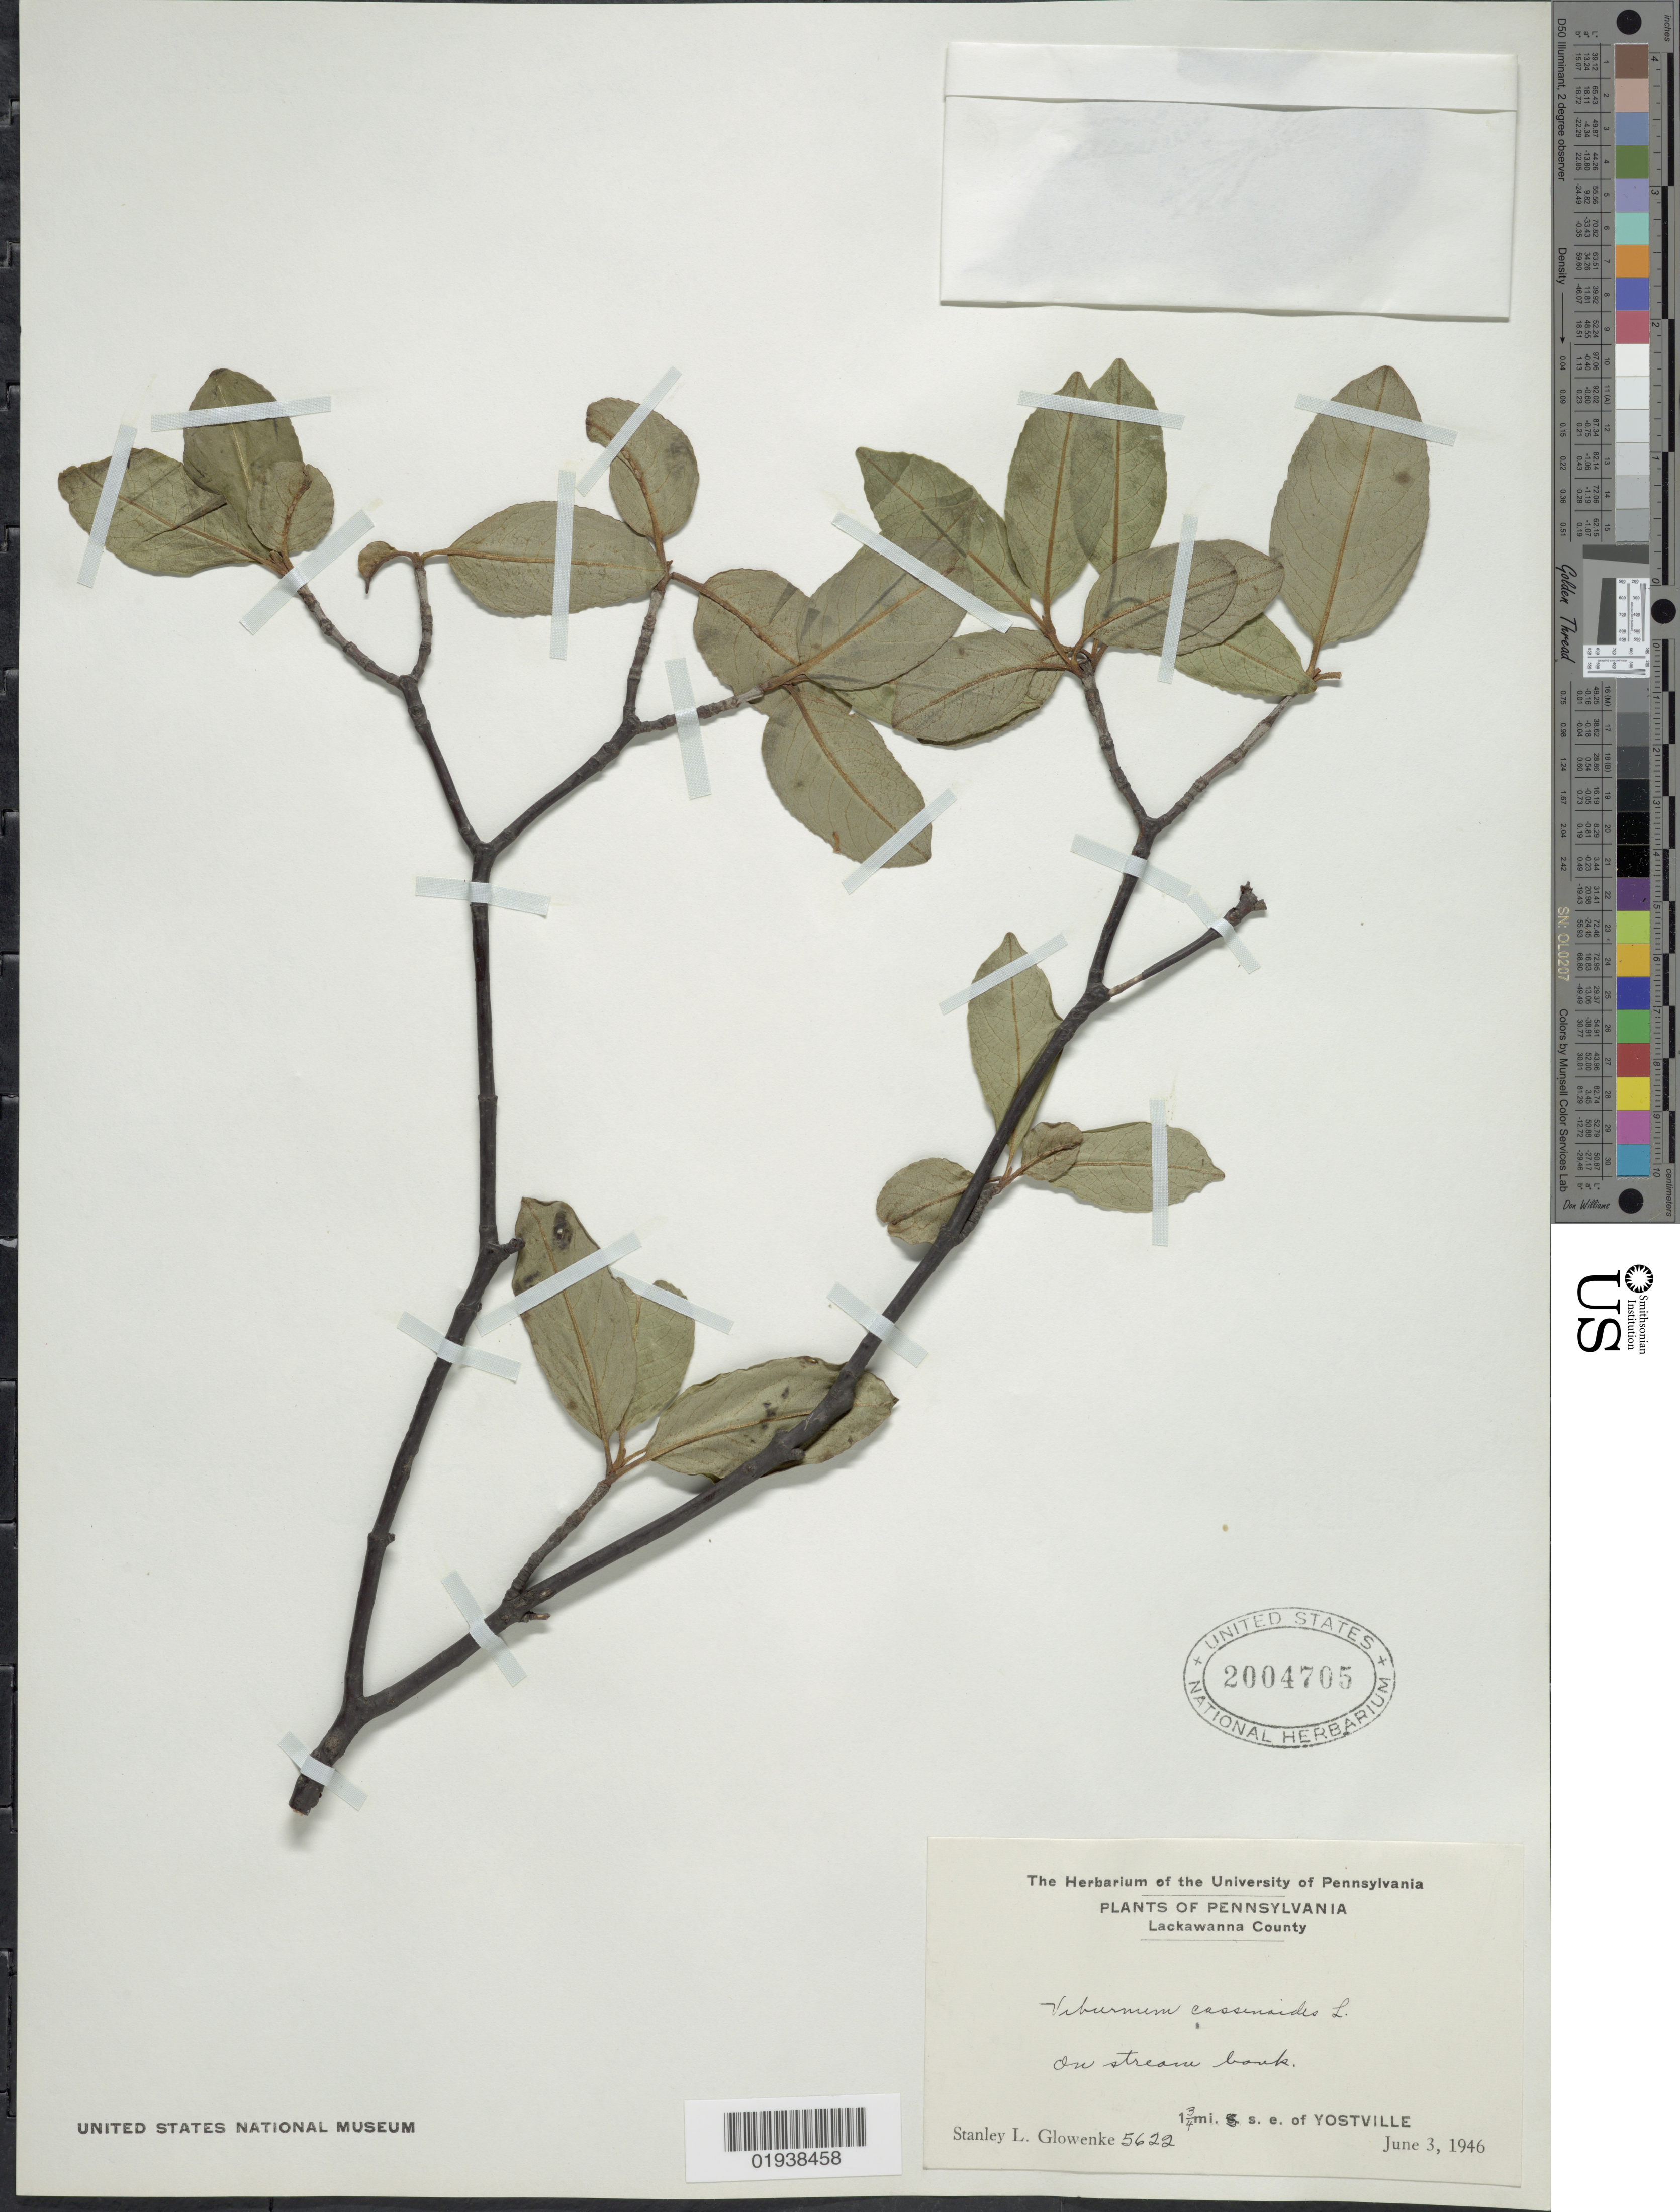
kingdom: Plantae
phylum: Tracheophyta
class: Magnoliopsida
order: Dipsacales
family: Viburnaceae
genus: Viburnum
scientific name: Viburnum cassinoides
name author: L.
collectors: S. Glowenke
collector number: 5622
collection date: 1946-06-03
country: United States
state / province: Pennsylvania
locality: Lackawanna County. 1¾ mi. s.s.e. of Yostville.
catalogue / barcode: US 2004705